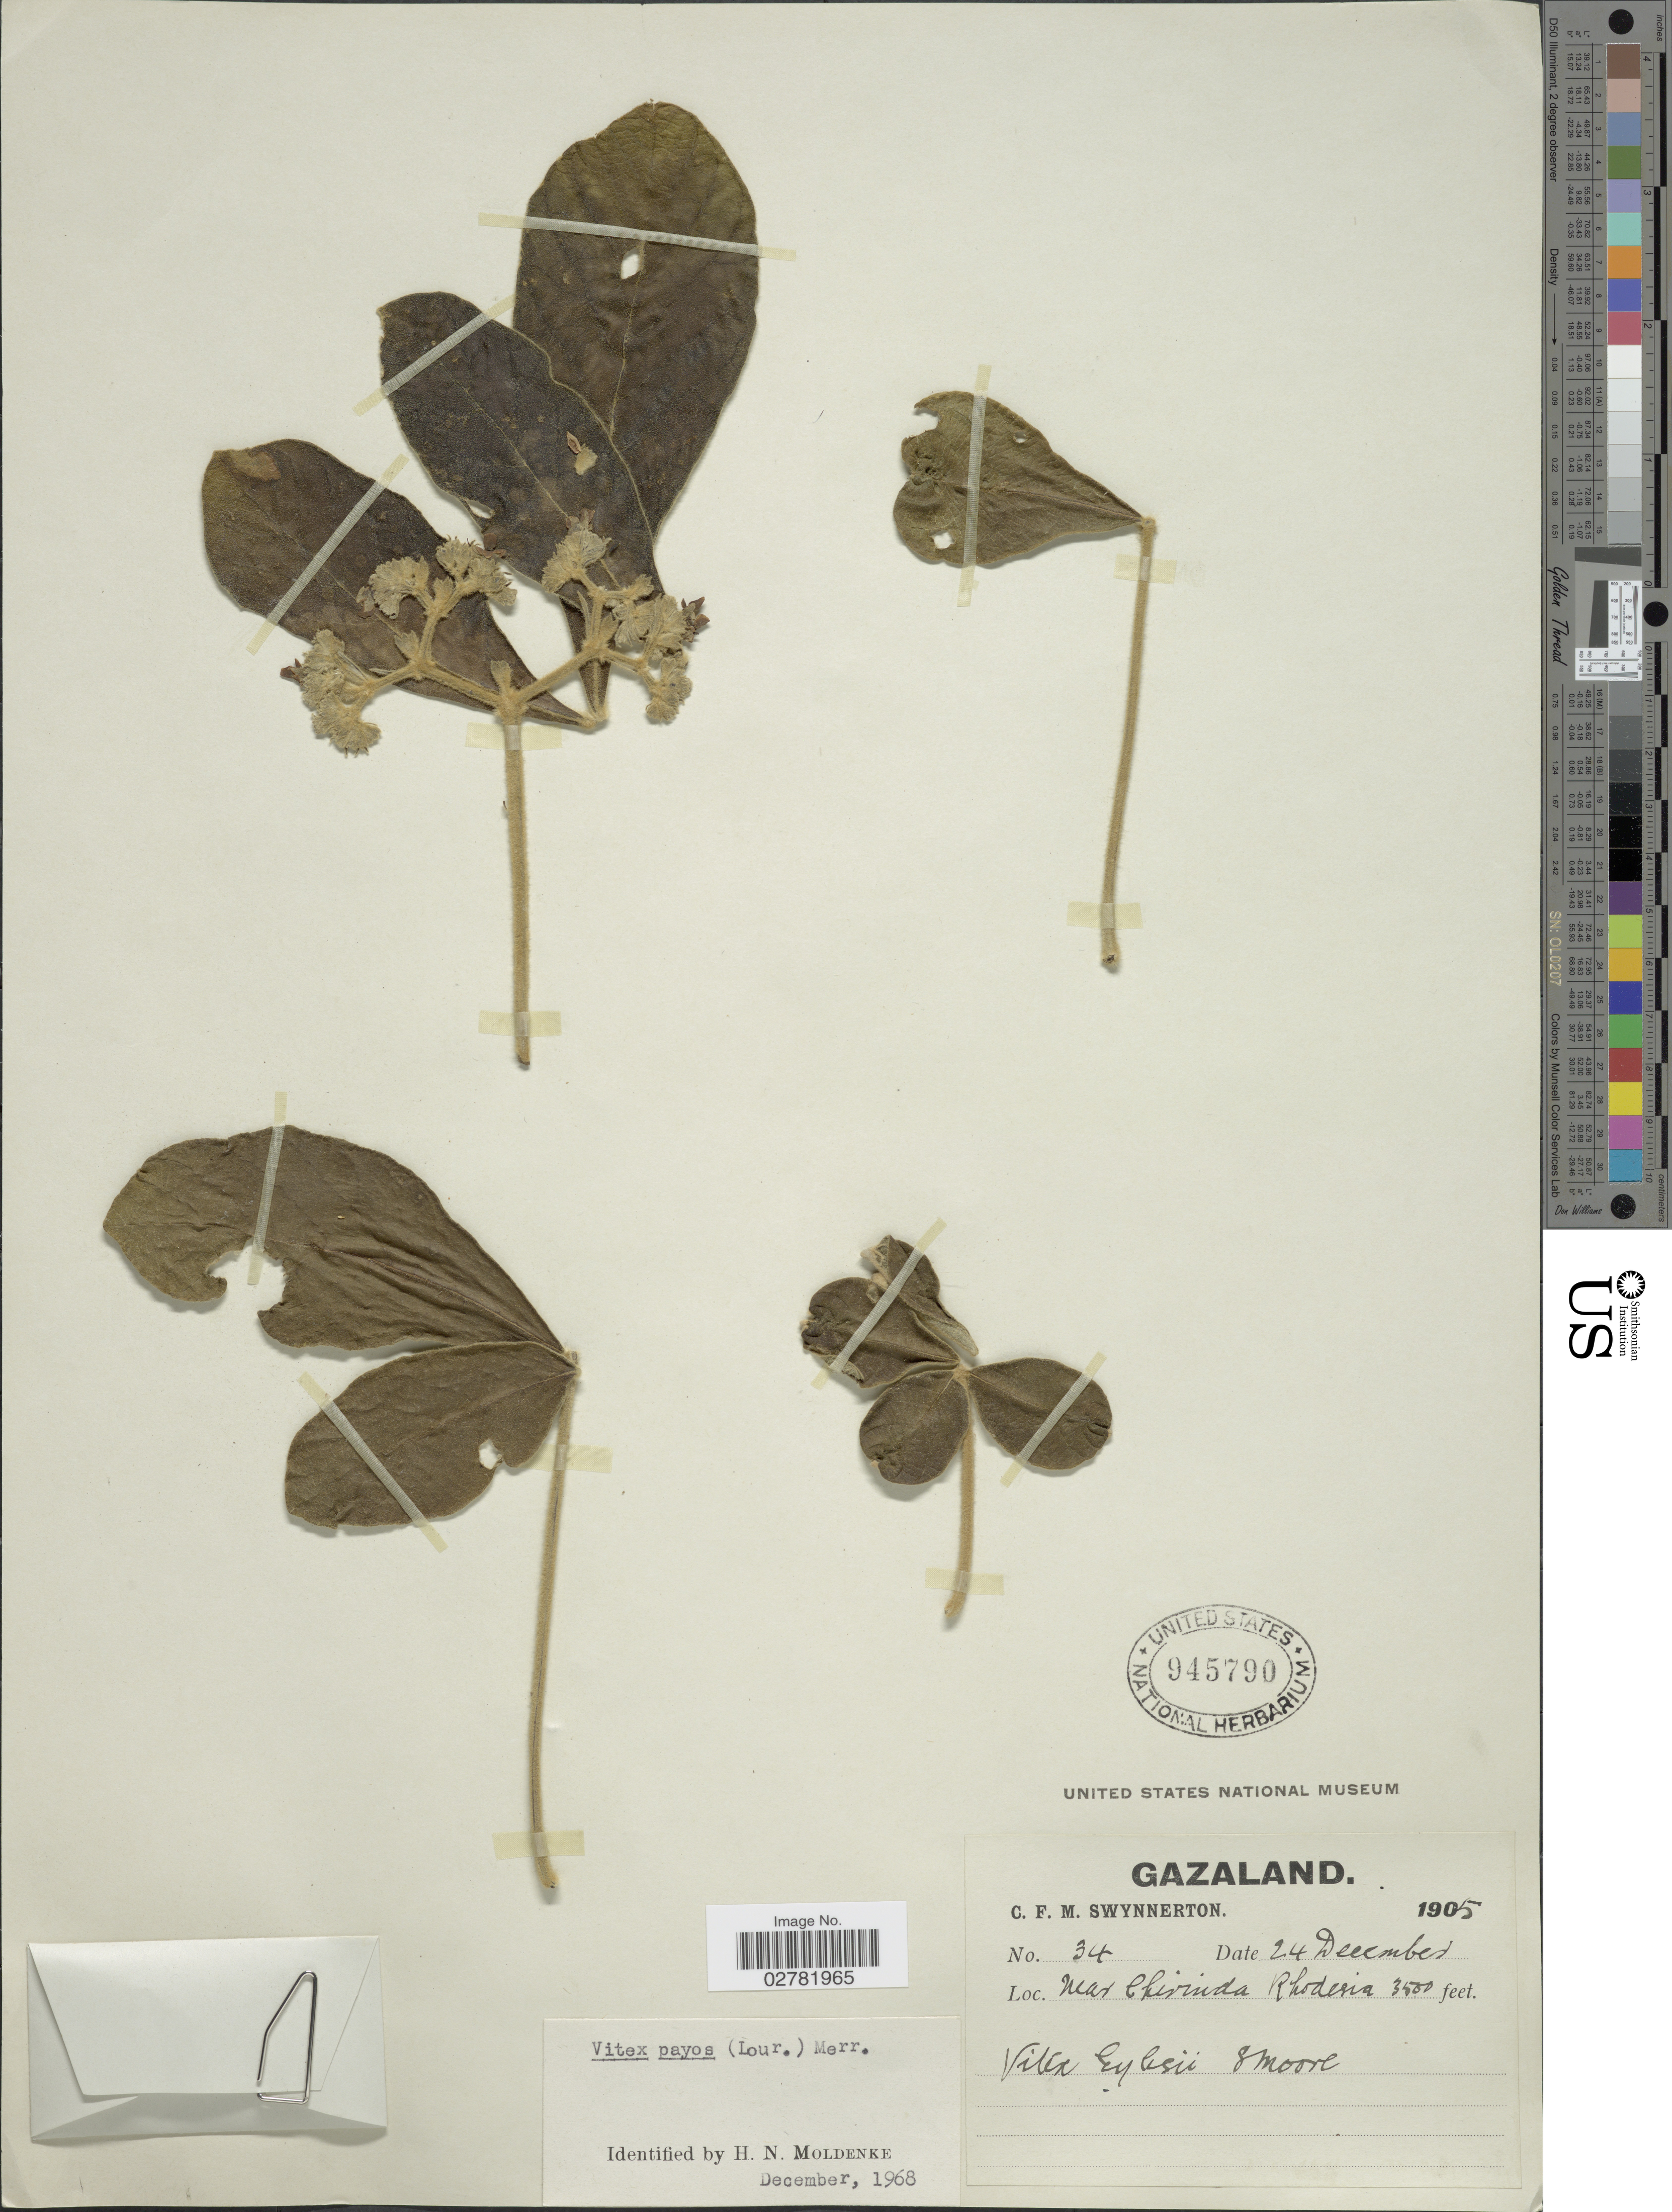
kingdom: Plantae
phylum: Tracheophyta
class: Magnoliopsida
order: Lamiales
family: Lamiaceae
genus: Vitex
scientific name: Vitex payos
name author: (Lour.) Merr.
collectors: C. Swynnerton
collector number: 34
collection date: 1905-12-24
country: Zimbabwe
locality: Gazaland. Near Chirinda Rhodesia.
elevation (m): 1067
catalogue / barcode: US 945790